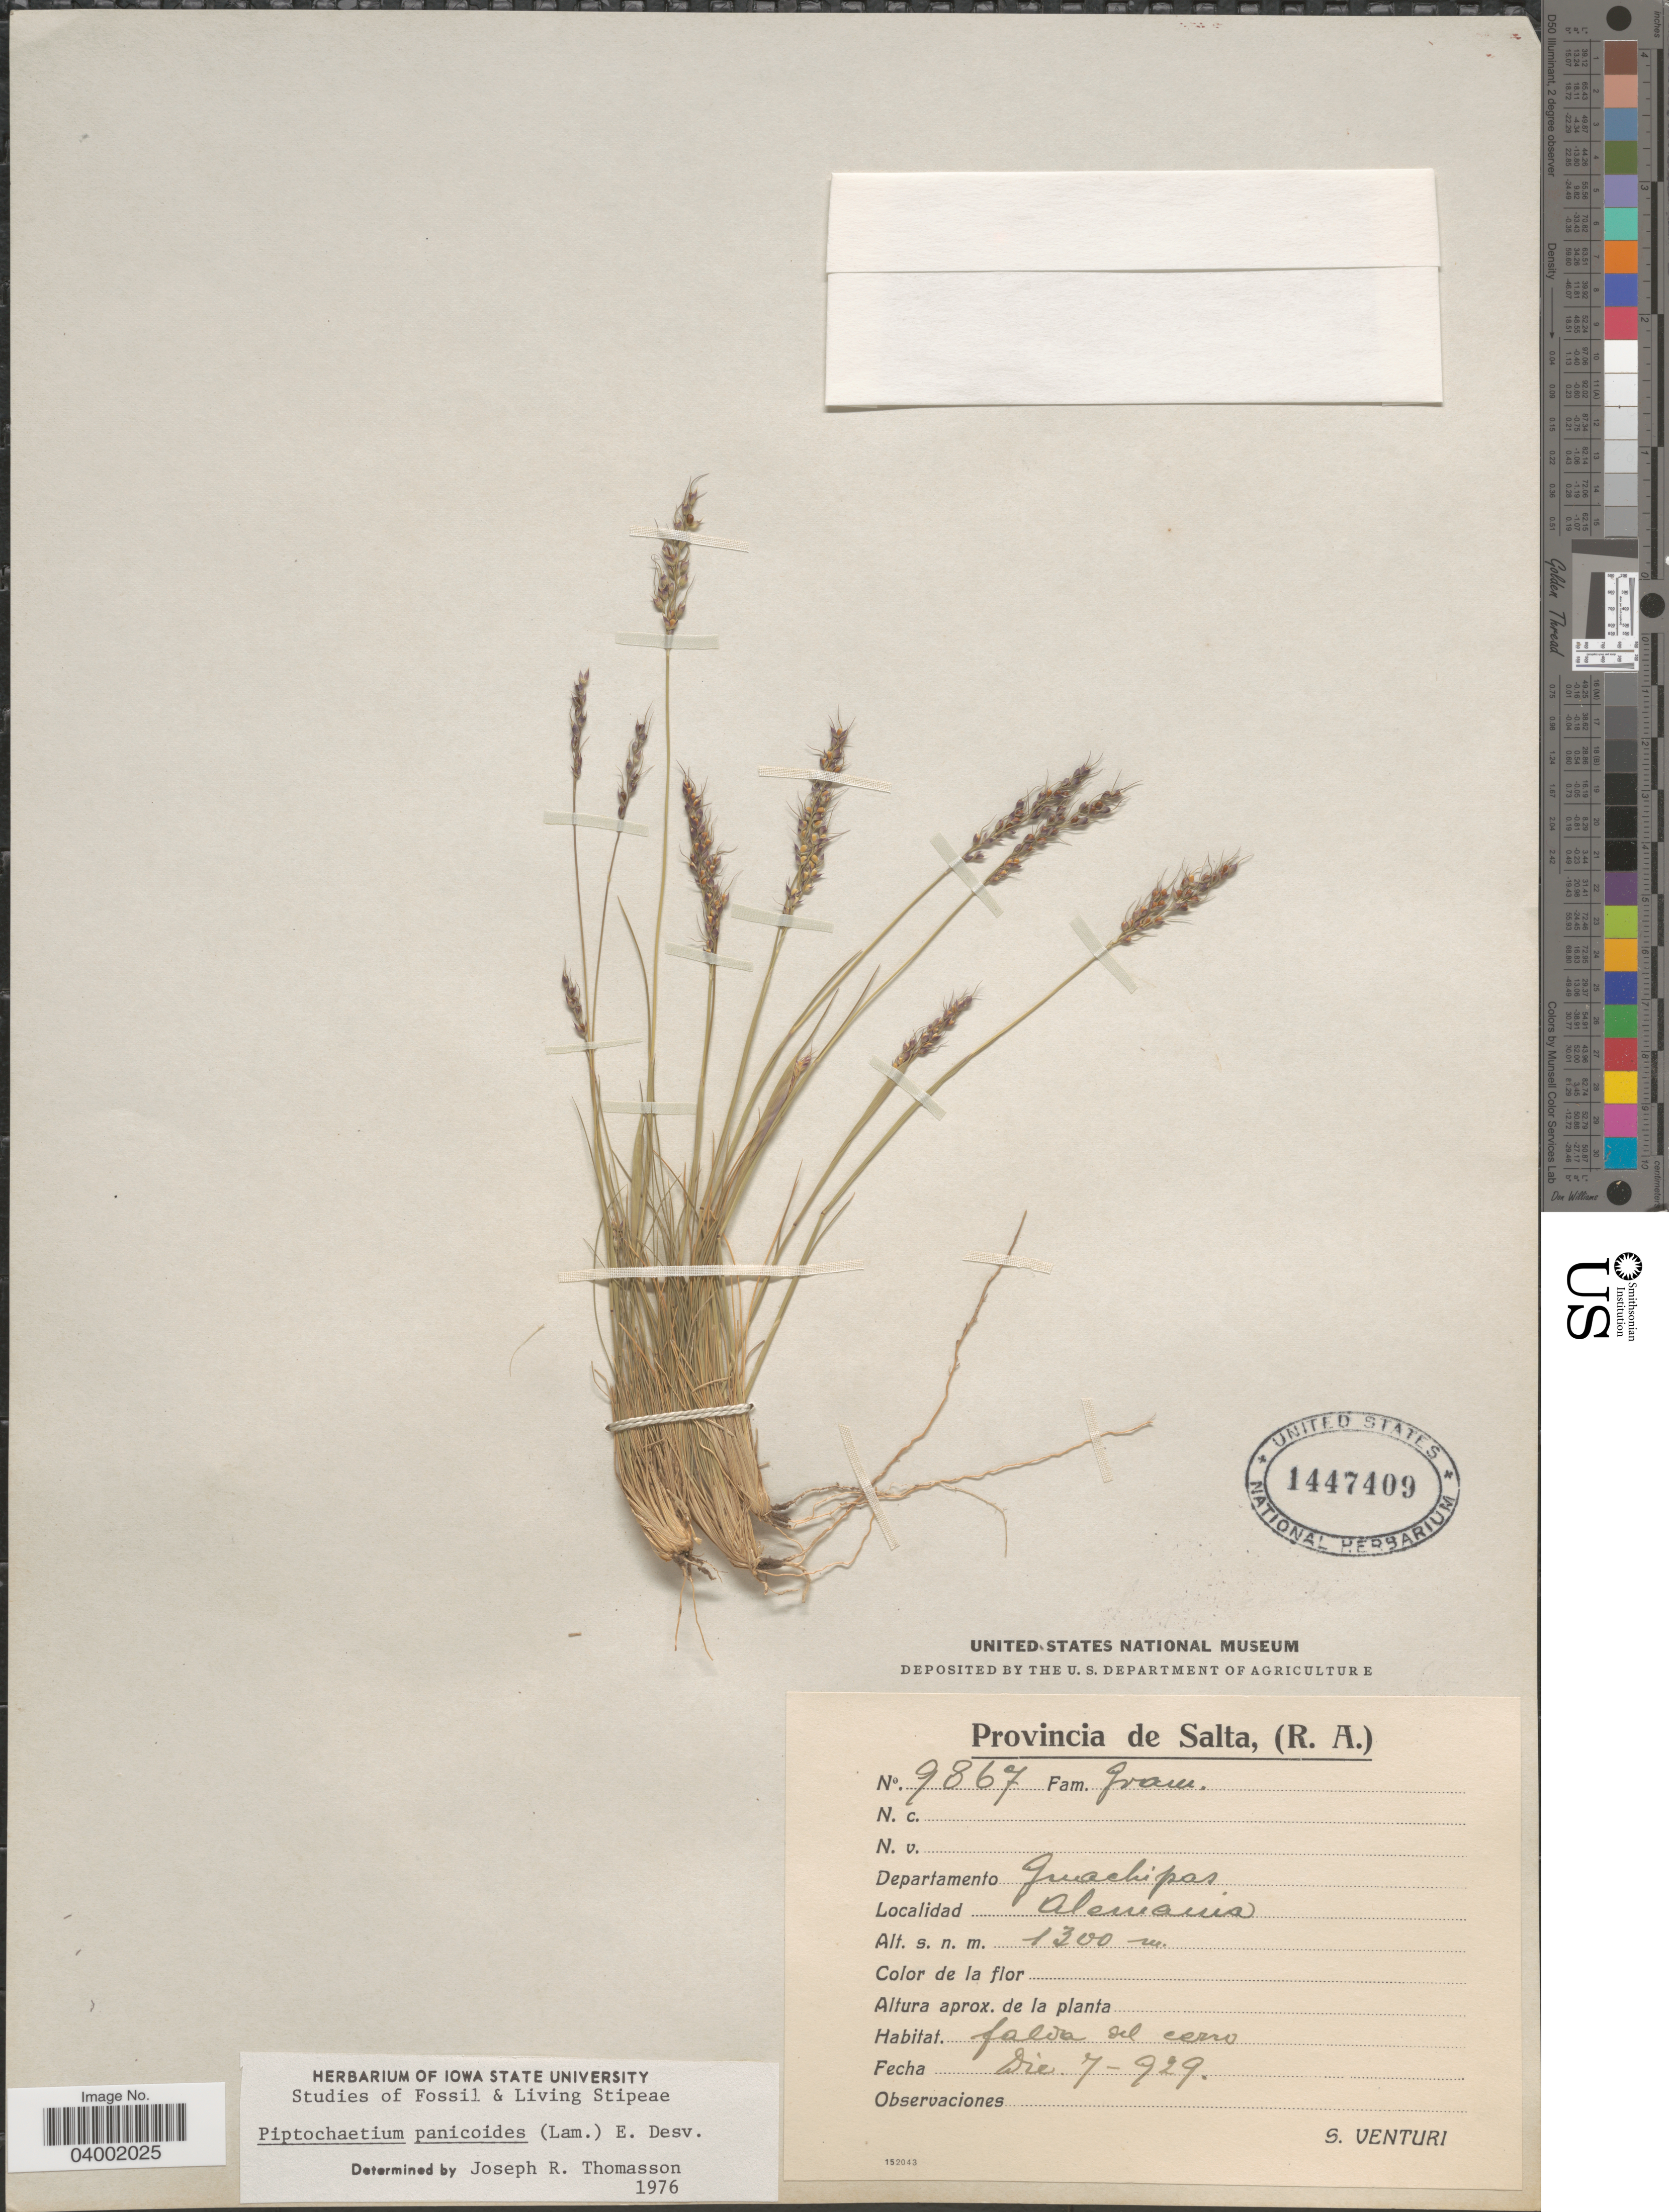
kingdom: Plantae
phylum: Tracheophyta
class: Liliopsida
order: Poales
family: Poaceae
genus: Piptochaetium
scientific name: Piptochaetium panicoides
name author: (Lam.) É. Desv.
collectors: S. Venturi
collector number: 9867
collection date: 1929-12-07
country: Argentina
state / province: Salta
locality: Departamento Guachipas. Alemania.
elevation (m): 1300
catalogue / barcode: US 1447409